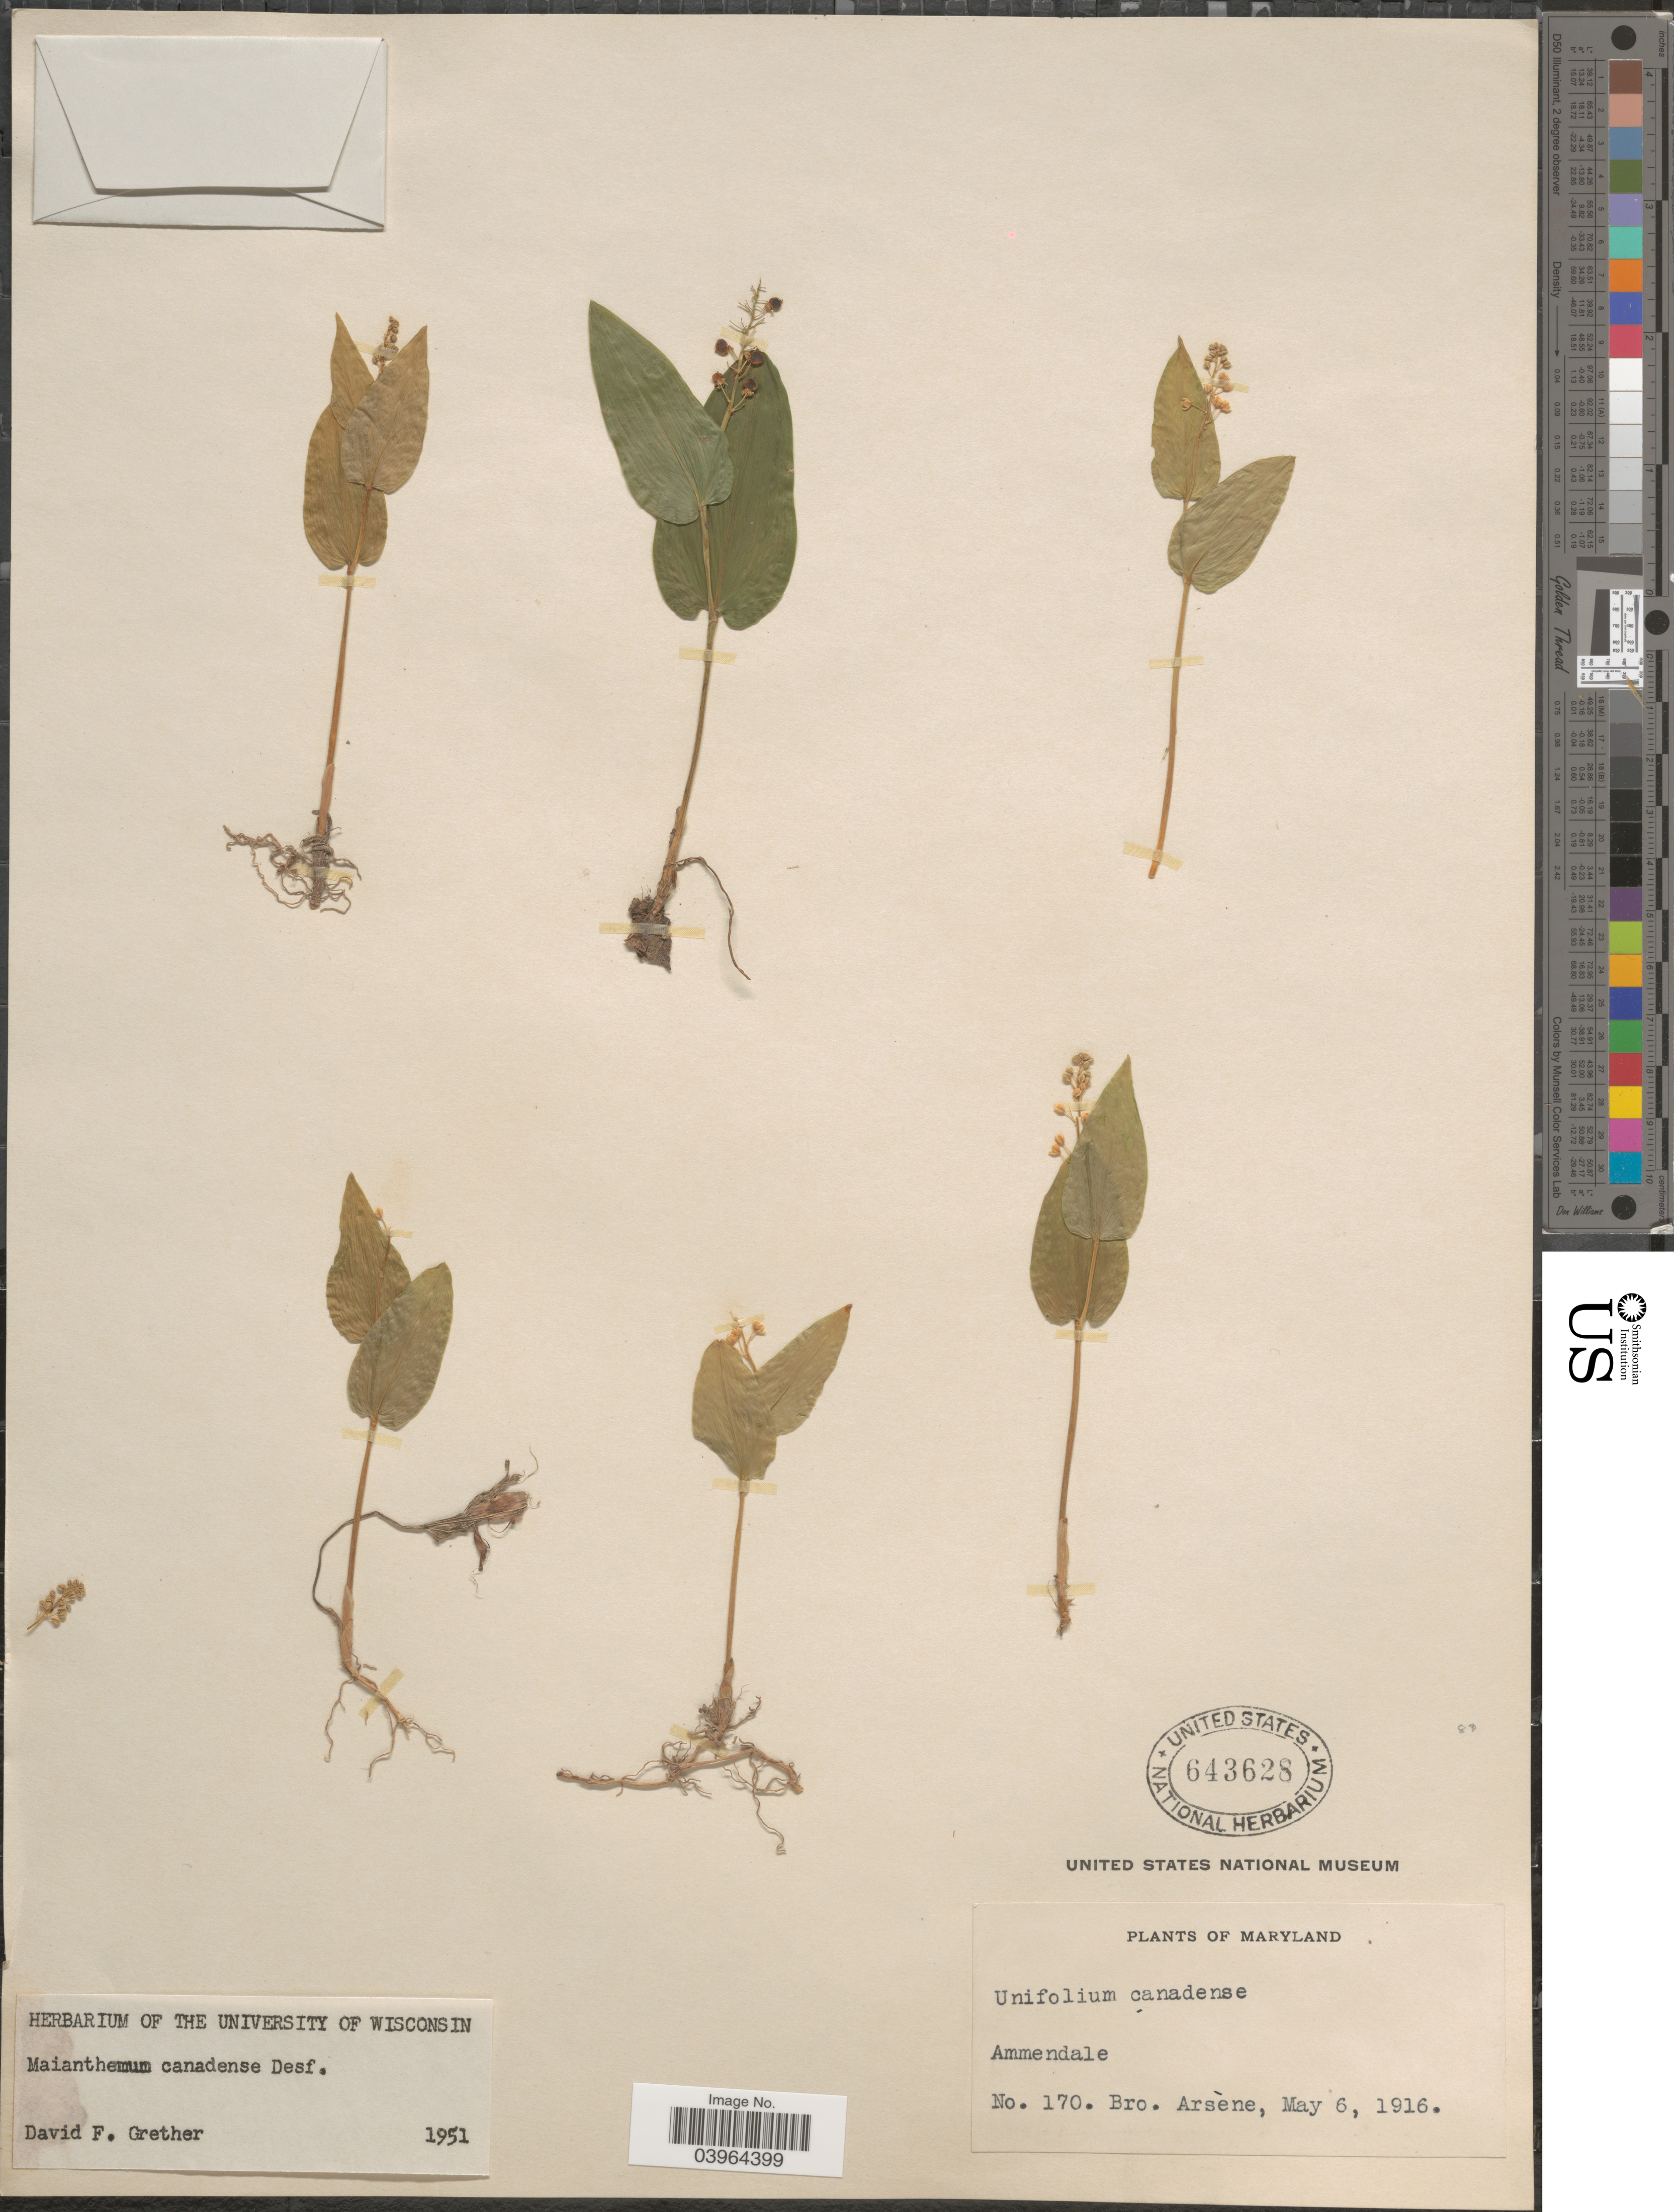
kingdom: Plantae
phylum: Tracheophyta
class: Liliopsida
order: Asparagales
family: Asparagaceae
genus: Maianthemum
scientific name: Maianthemum canadense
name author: Desf.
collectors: F. Hyacinth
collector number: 170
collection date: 1916-05-06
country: United States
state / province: Maryland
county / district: Prince George's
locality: Ammendale.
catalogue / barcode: US 643628